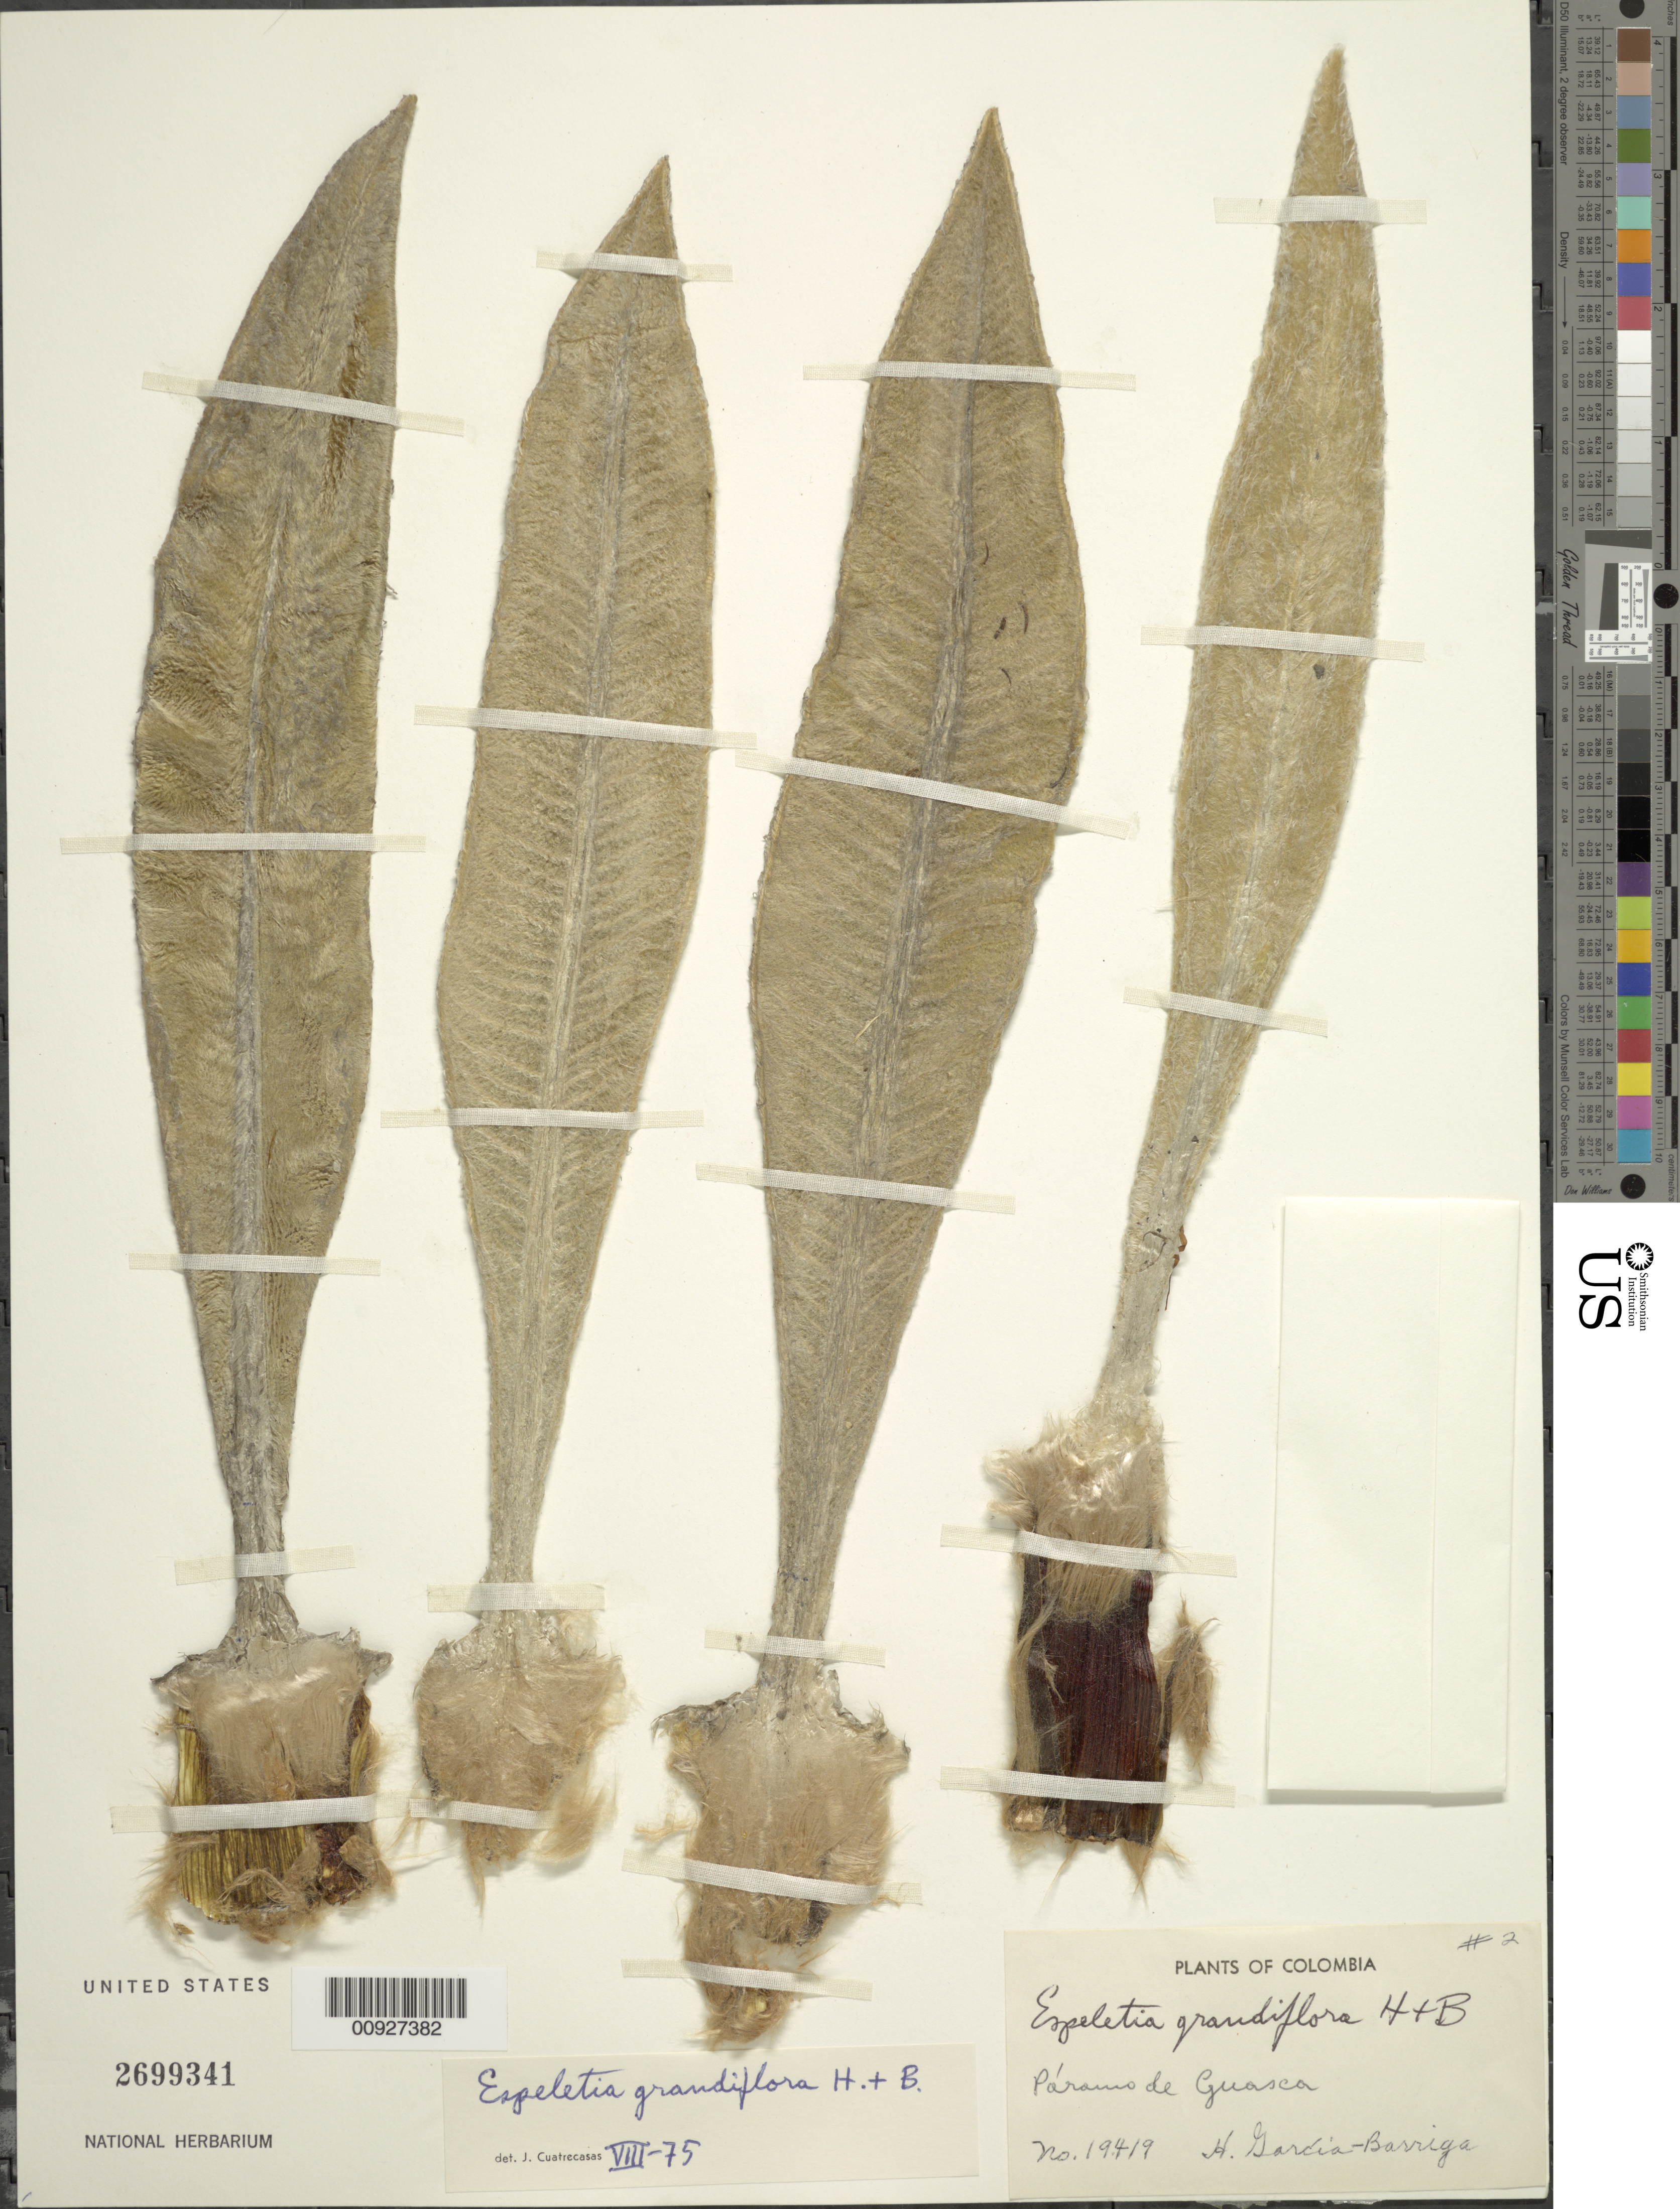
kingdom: Plantae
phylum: Tracheophyta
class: Magnoliopsida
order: Asterales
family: Asteraceae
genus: Espeletia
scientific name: Espeletia grandiflora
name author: Humb. & Bonpl.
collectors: H. García Barriga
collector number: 19419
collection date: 1968-10-30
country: Colombia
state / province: Cundinamarca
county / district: Guasca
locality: Páramo de Guasca.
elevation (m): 3000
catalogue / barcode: US 2699341